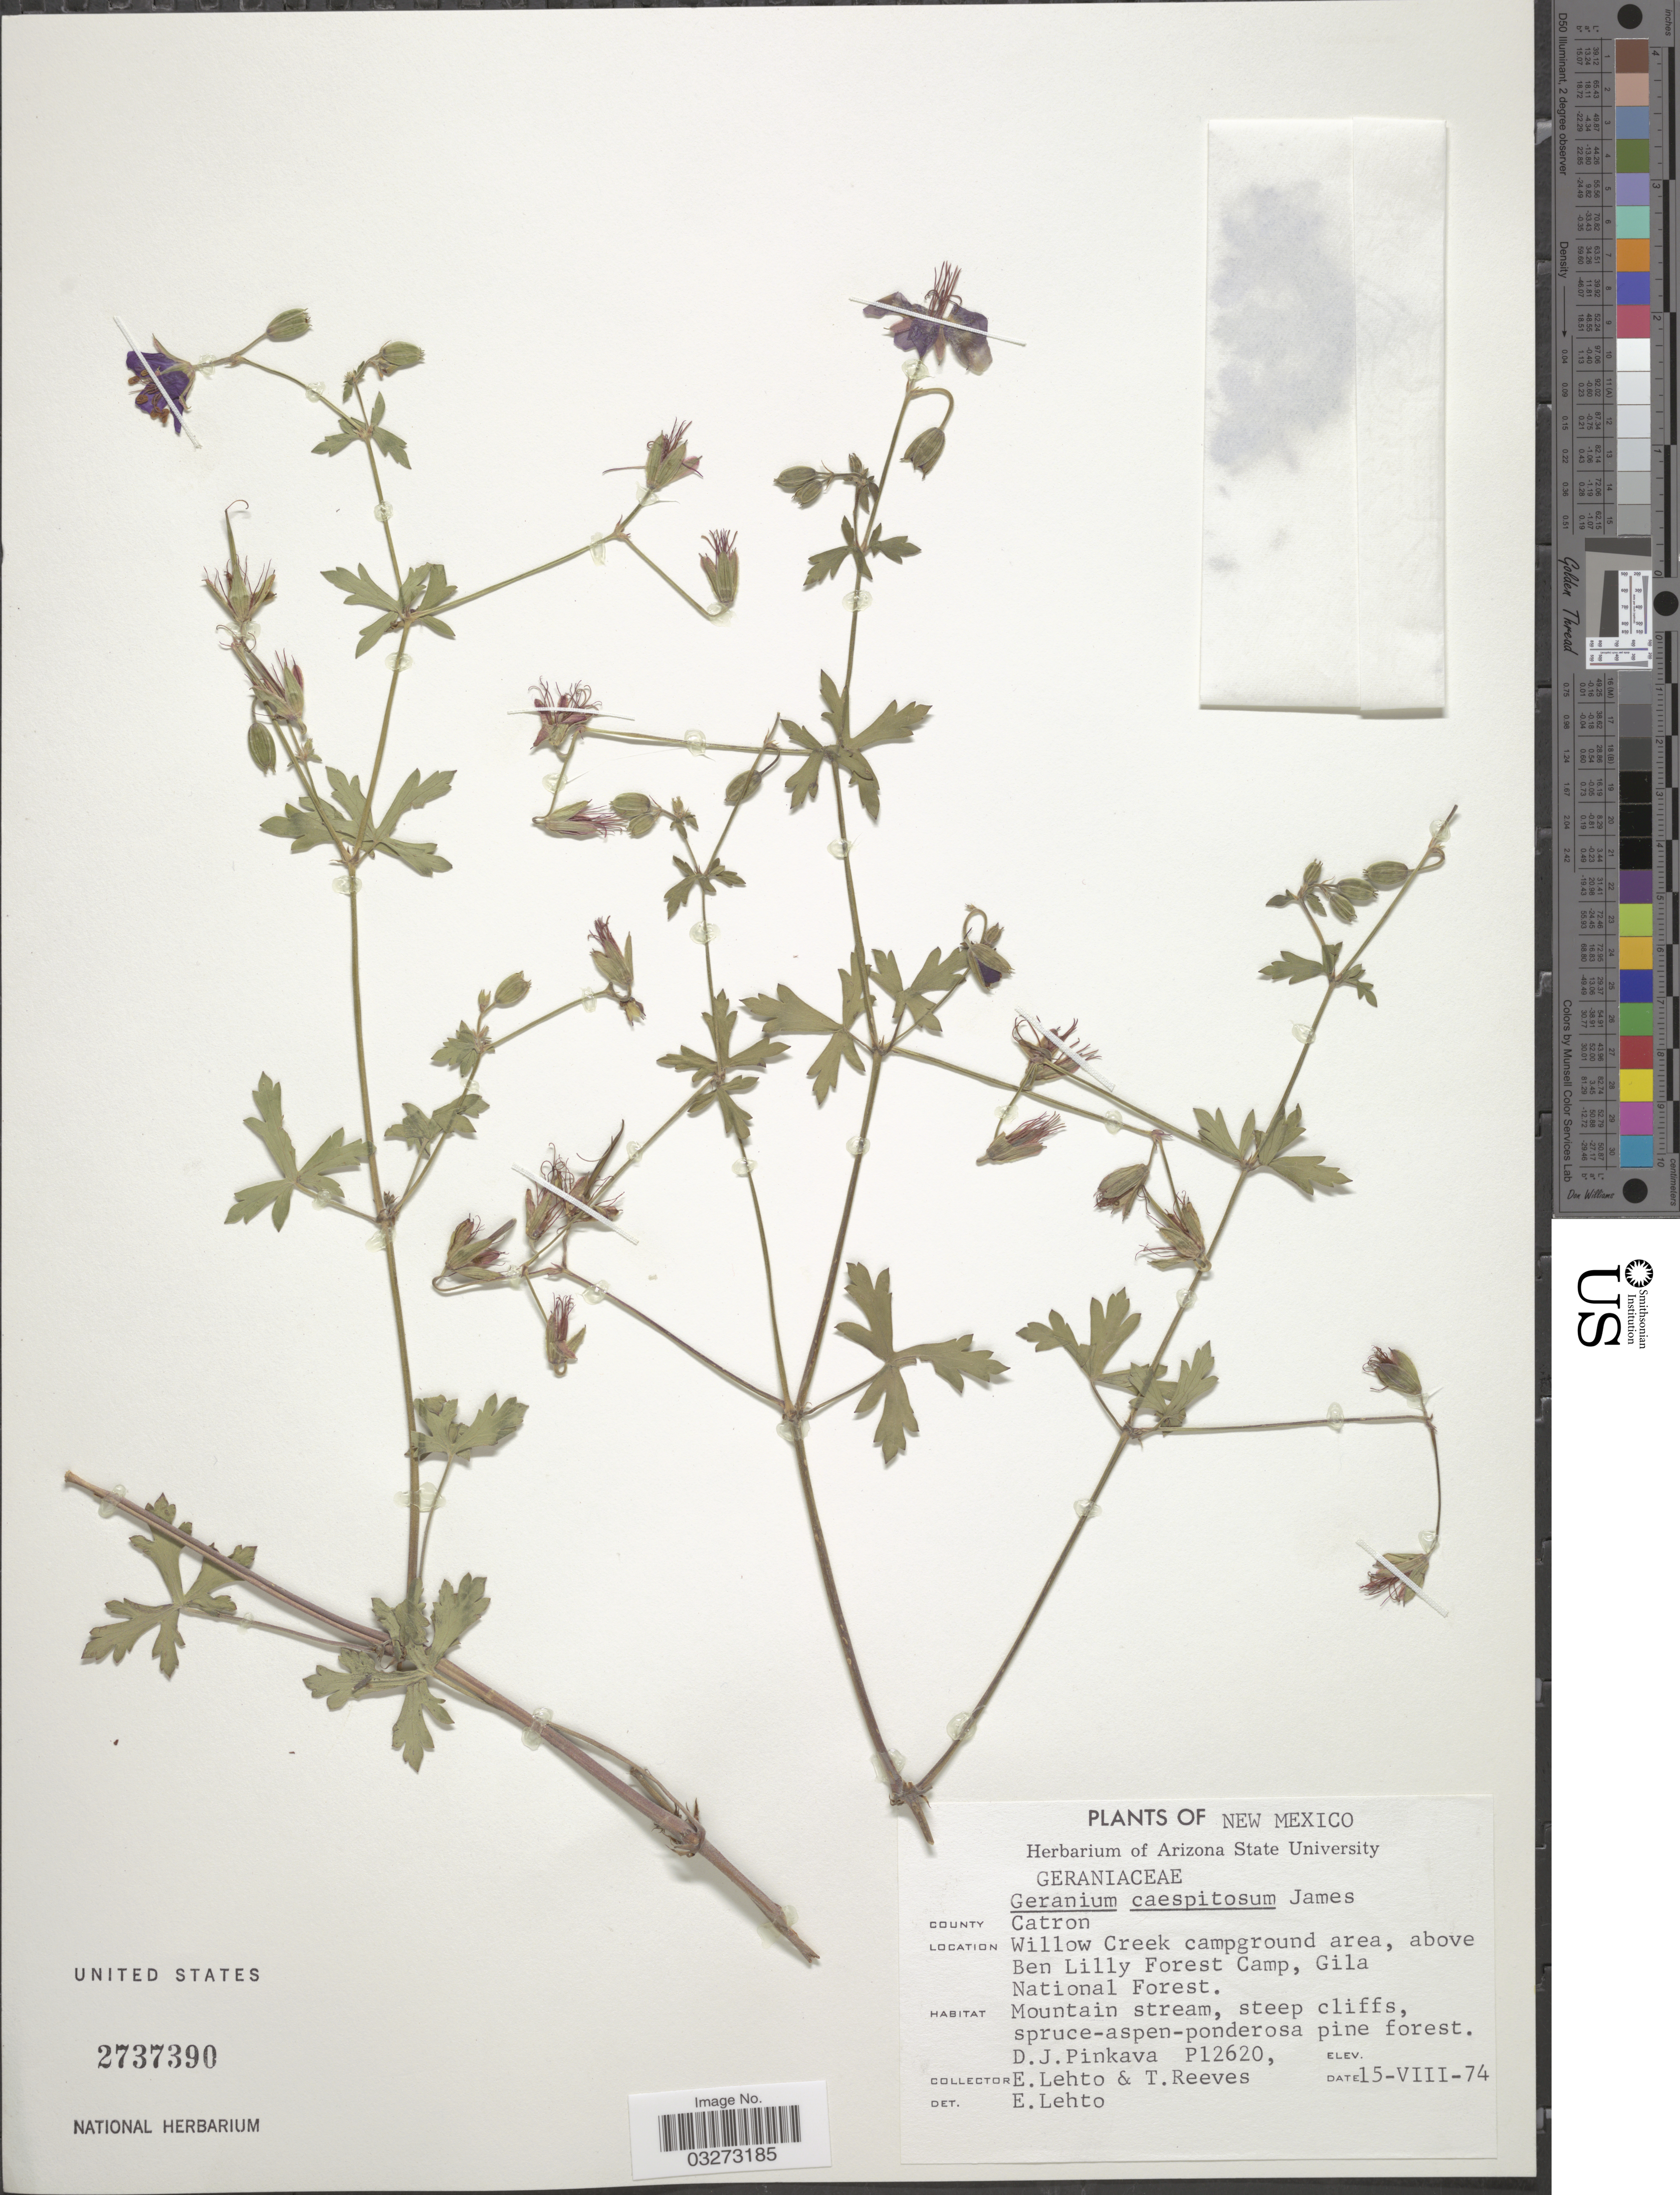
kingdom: Plantae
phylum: Tracheophyta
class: Magnoliopsida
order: Geraniales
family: Geraniaceae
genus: Geranium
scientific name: Geranium caespitosum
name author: E. James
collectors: D. J. Pinkava, E. Lehto & T. Reeves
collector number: P12620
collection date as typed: Transcribed d/m/y: 15/8/74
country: United States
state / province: New Mexico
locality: County Catron, Willow Creek campground area, above Ben Lilly Forest Camp, Gila National Forest.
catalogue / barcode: US 2737390